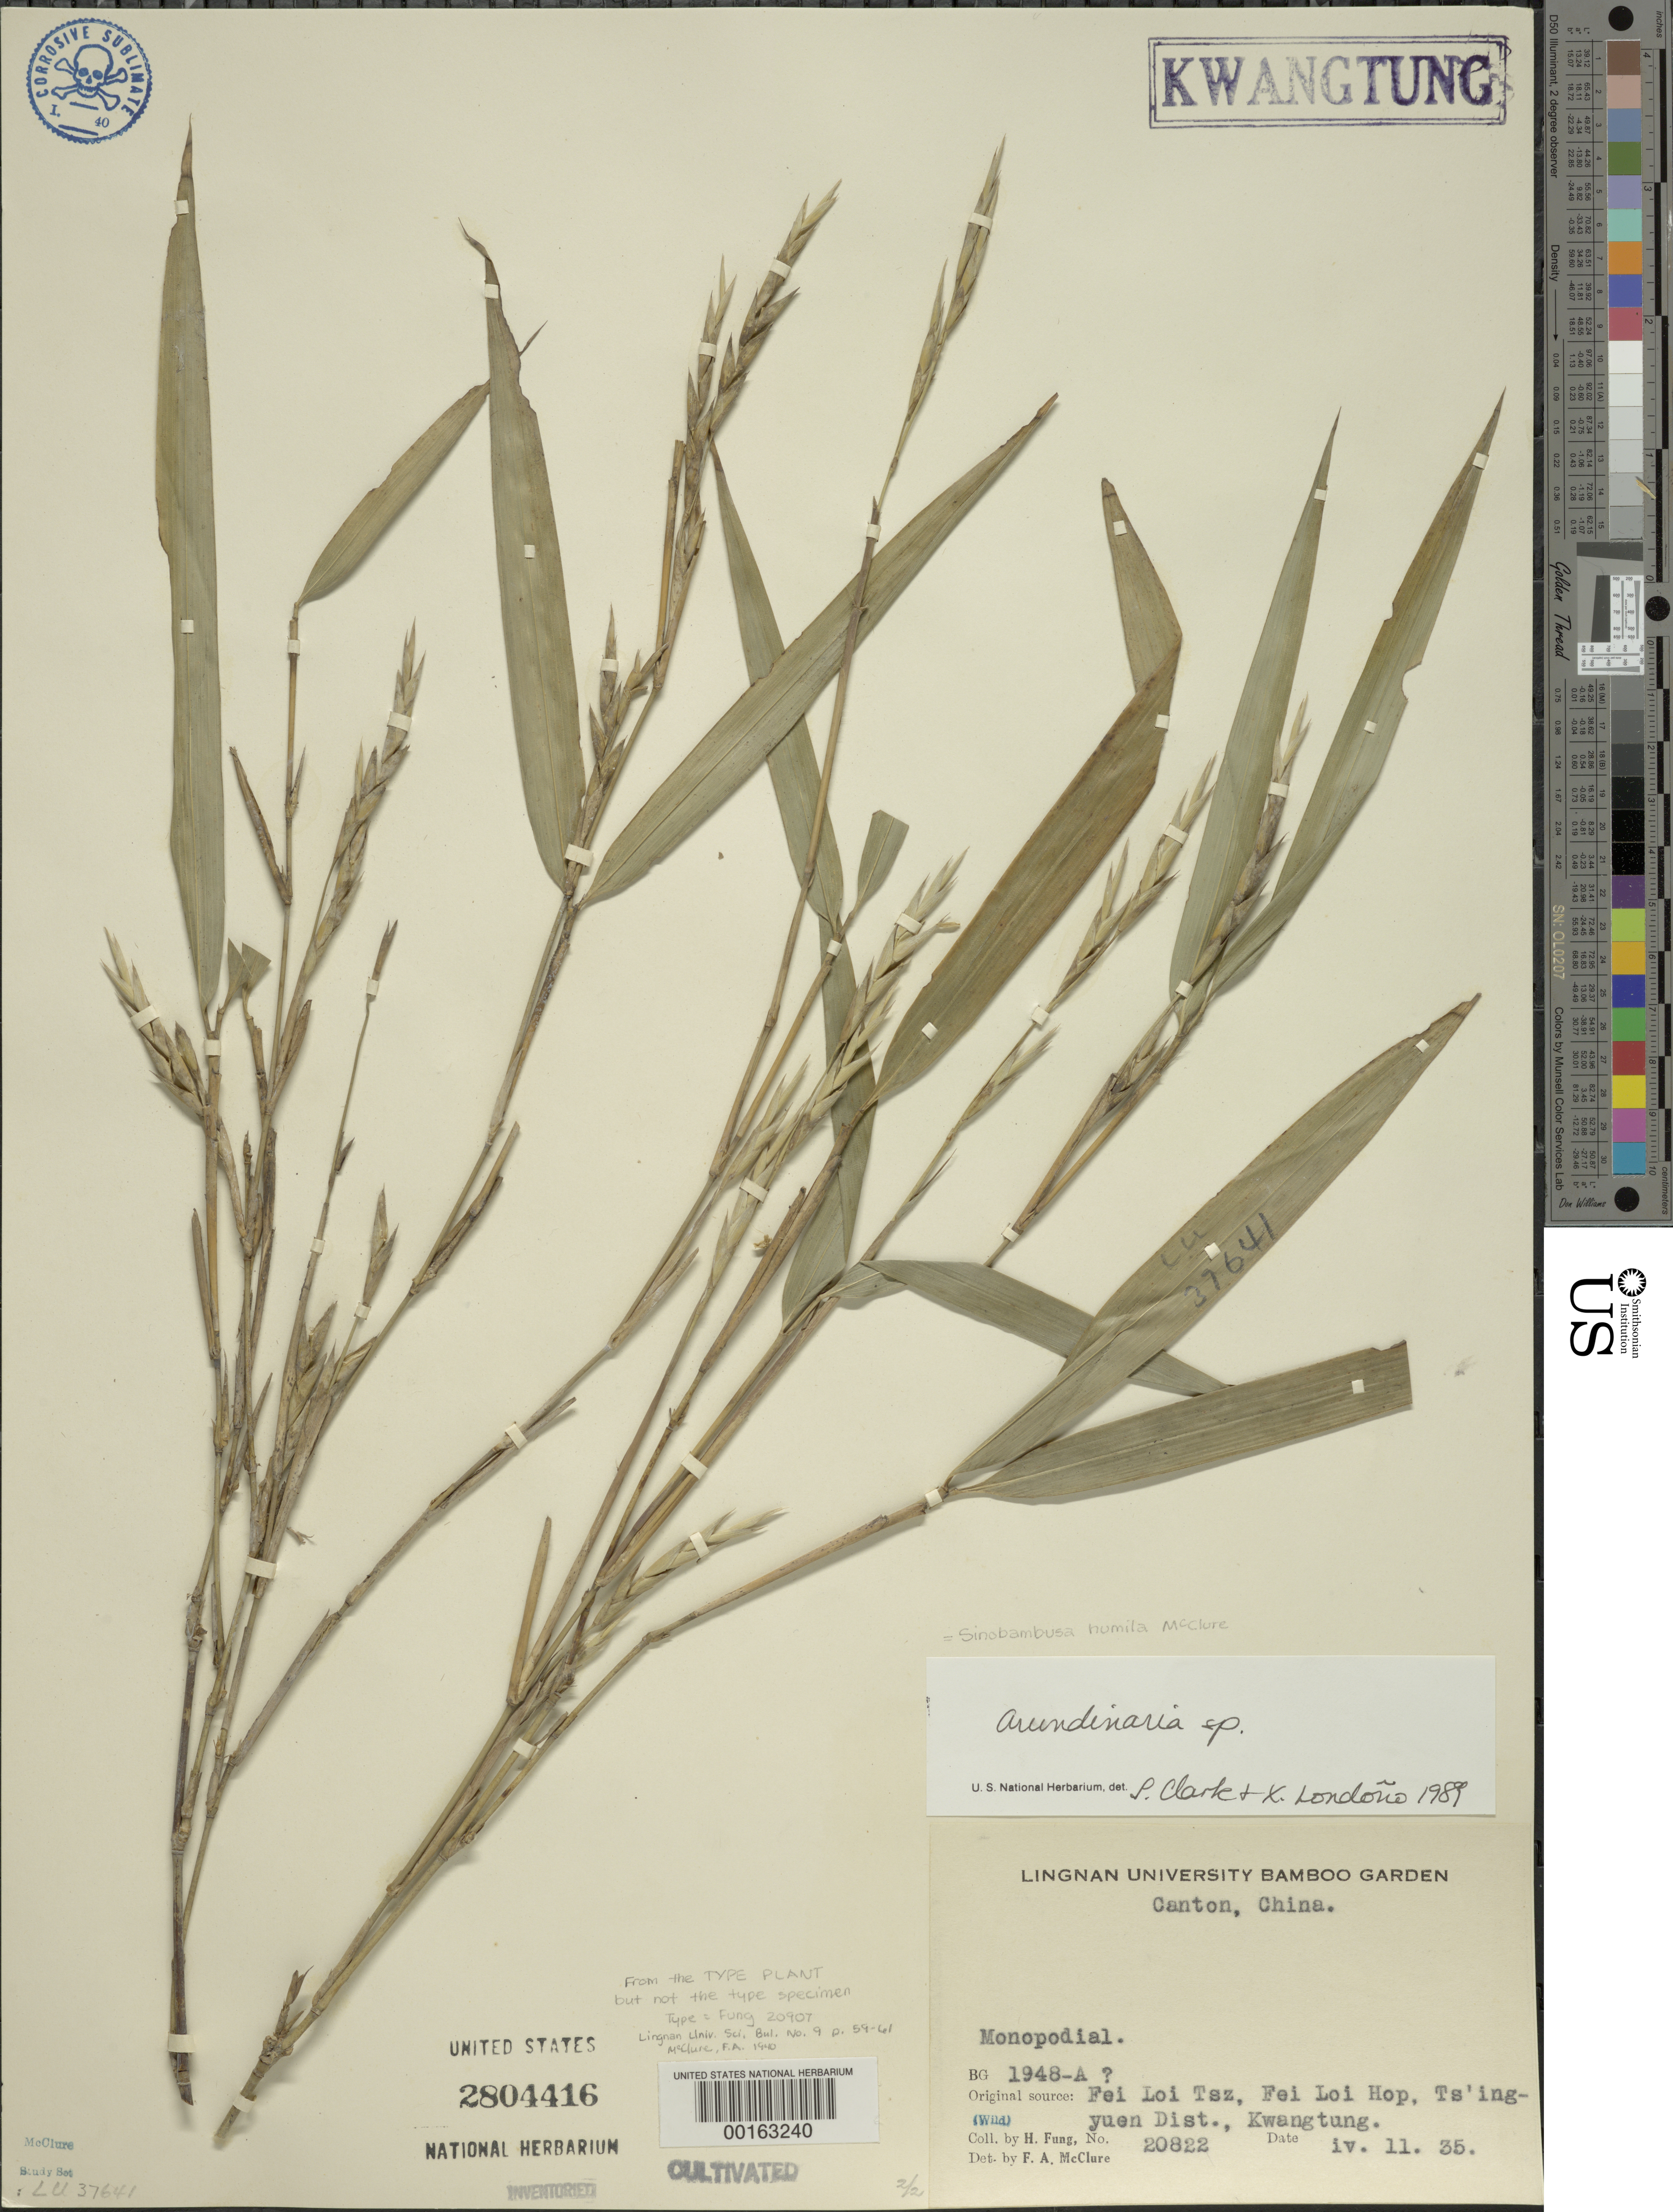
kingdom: Plantae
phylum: Tracheophyta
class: Liliopsida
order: Poales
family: Poaceae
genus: Arundinaria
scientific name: Arundinaria humilis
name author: Mitford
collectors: H. L. Fung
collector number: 20822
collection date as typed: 11 Apr 1935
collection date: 1935-04-11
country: China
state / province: Guangdong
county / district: Hwa-Hsien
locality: Original collection from Fa Chau, grown in Lingnan University Bamboo Garden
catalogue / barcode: US 2804416